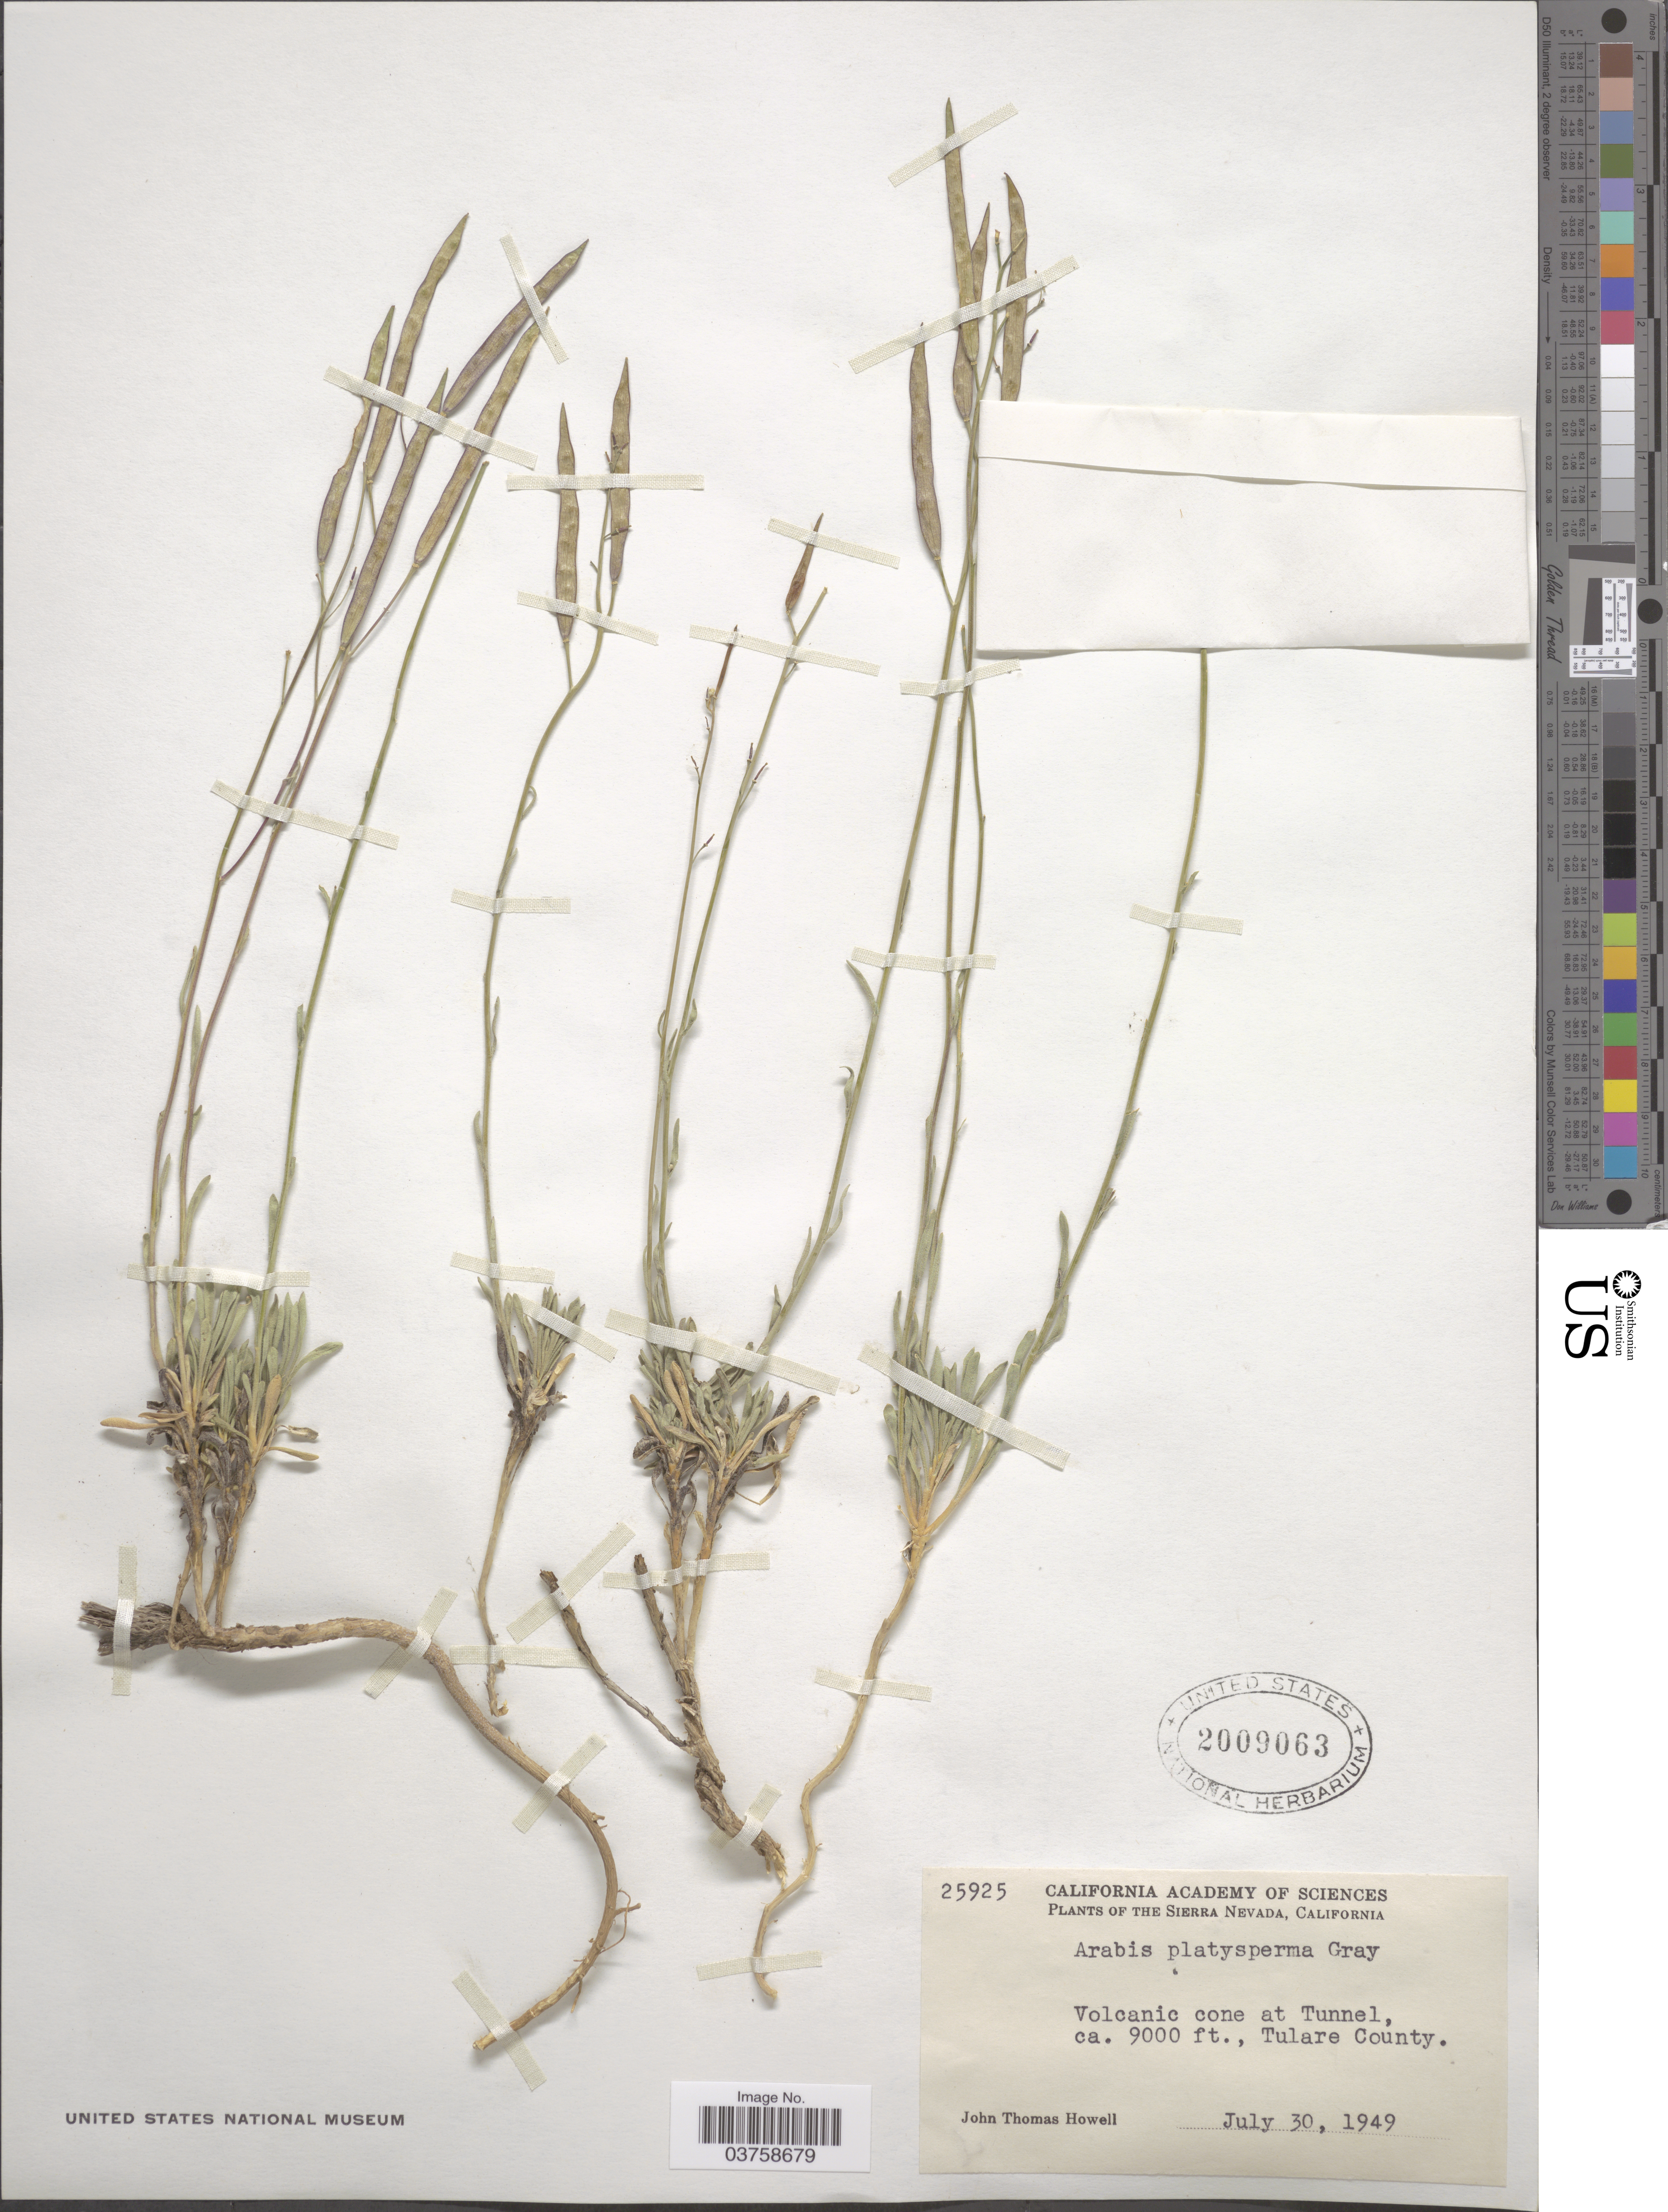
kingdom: Plantae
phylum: Tracheophyta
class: Magnoliopsida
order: Brassicales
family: Brassicaceae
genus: Arabis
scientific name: Arabis platysperma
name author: A. Gray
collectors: J. T. Howell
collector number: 25925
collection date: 1949-07-30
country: United States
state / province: California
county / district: Tulare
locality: The Sierra Nevada. Volcanic cone at Tunnel, Tulare County.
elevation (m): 2743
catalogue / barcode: US 2009063